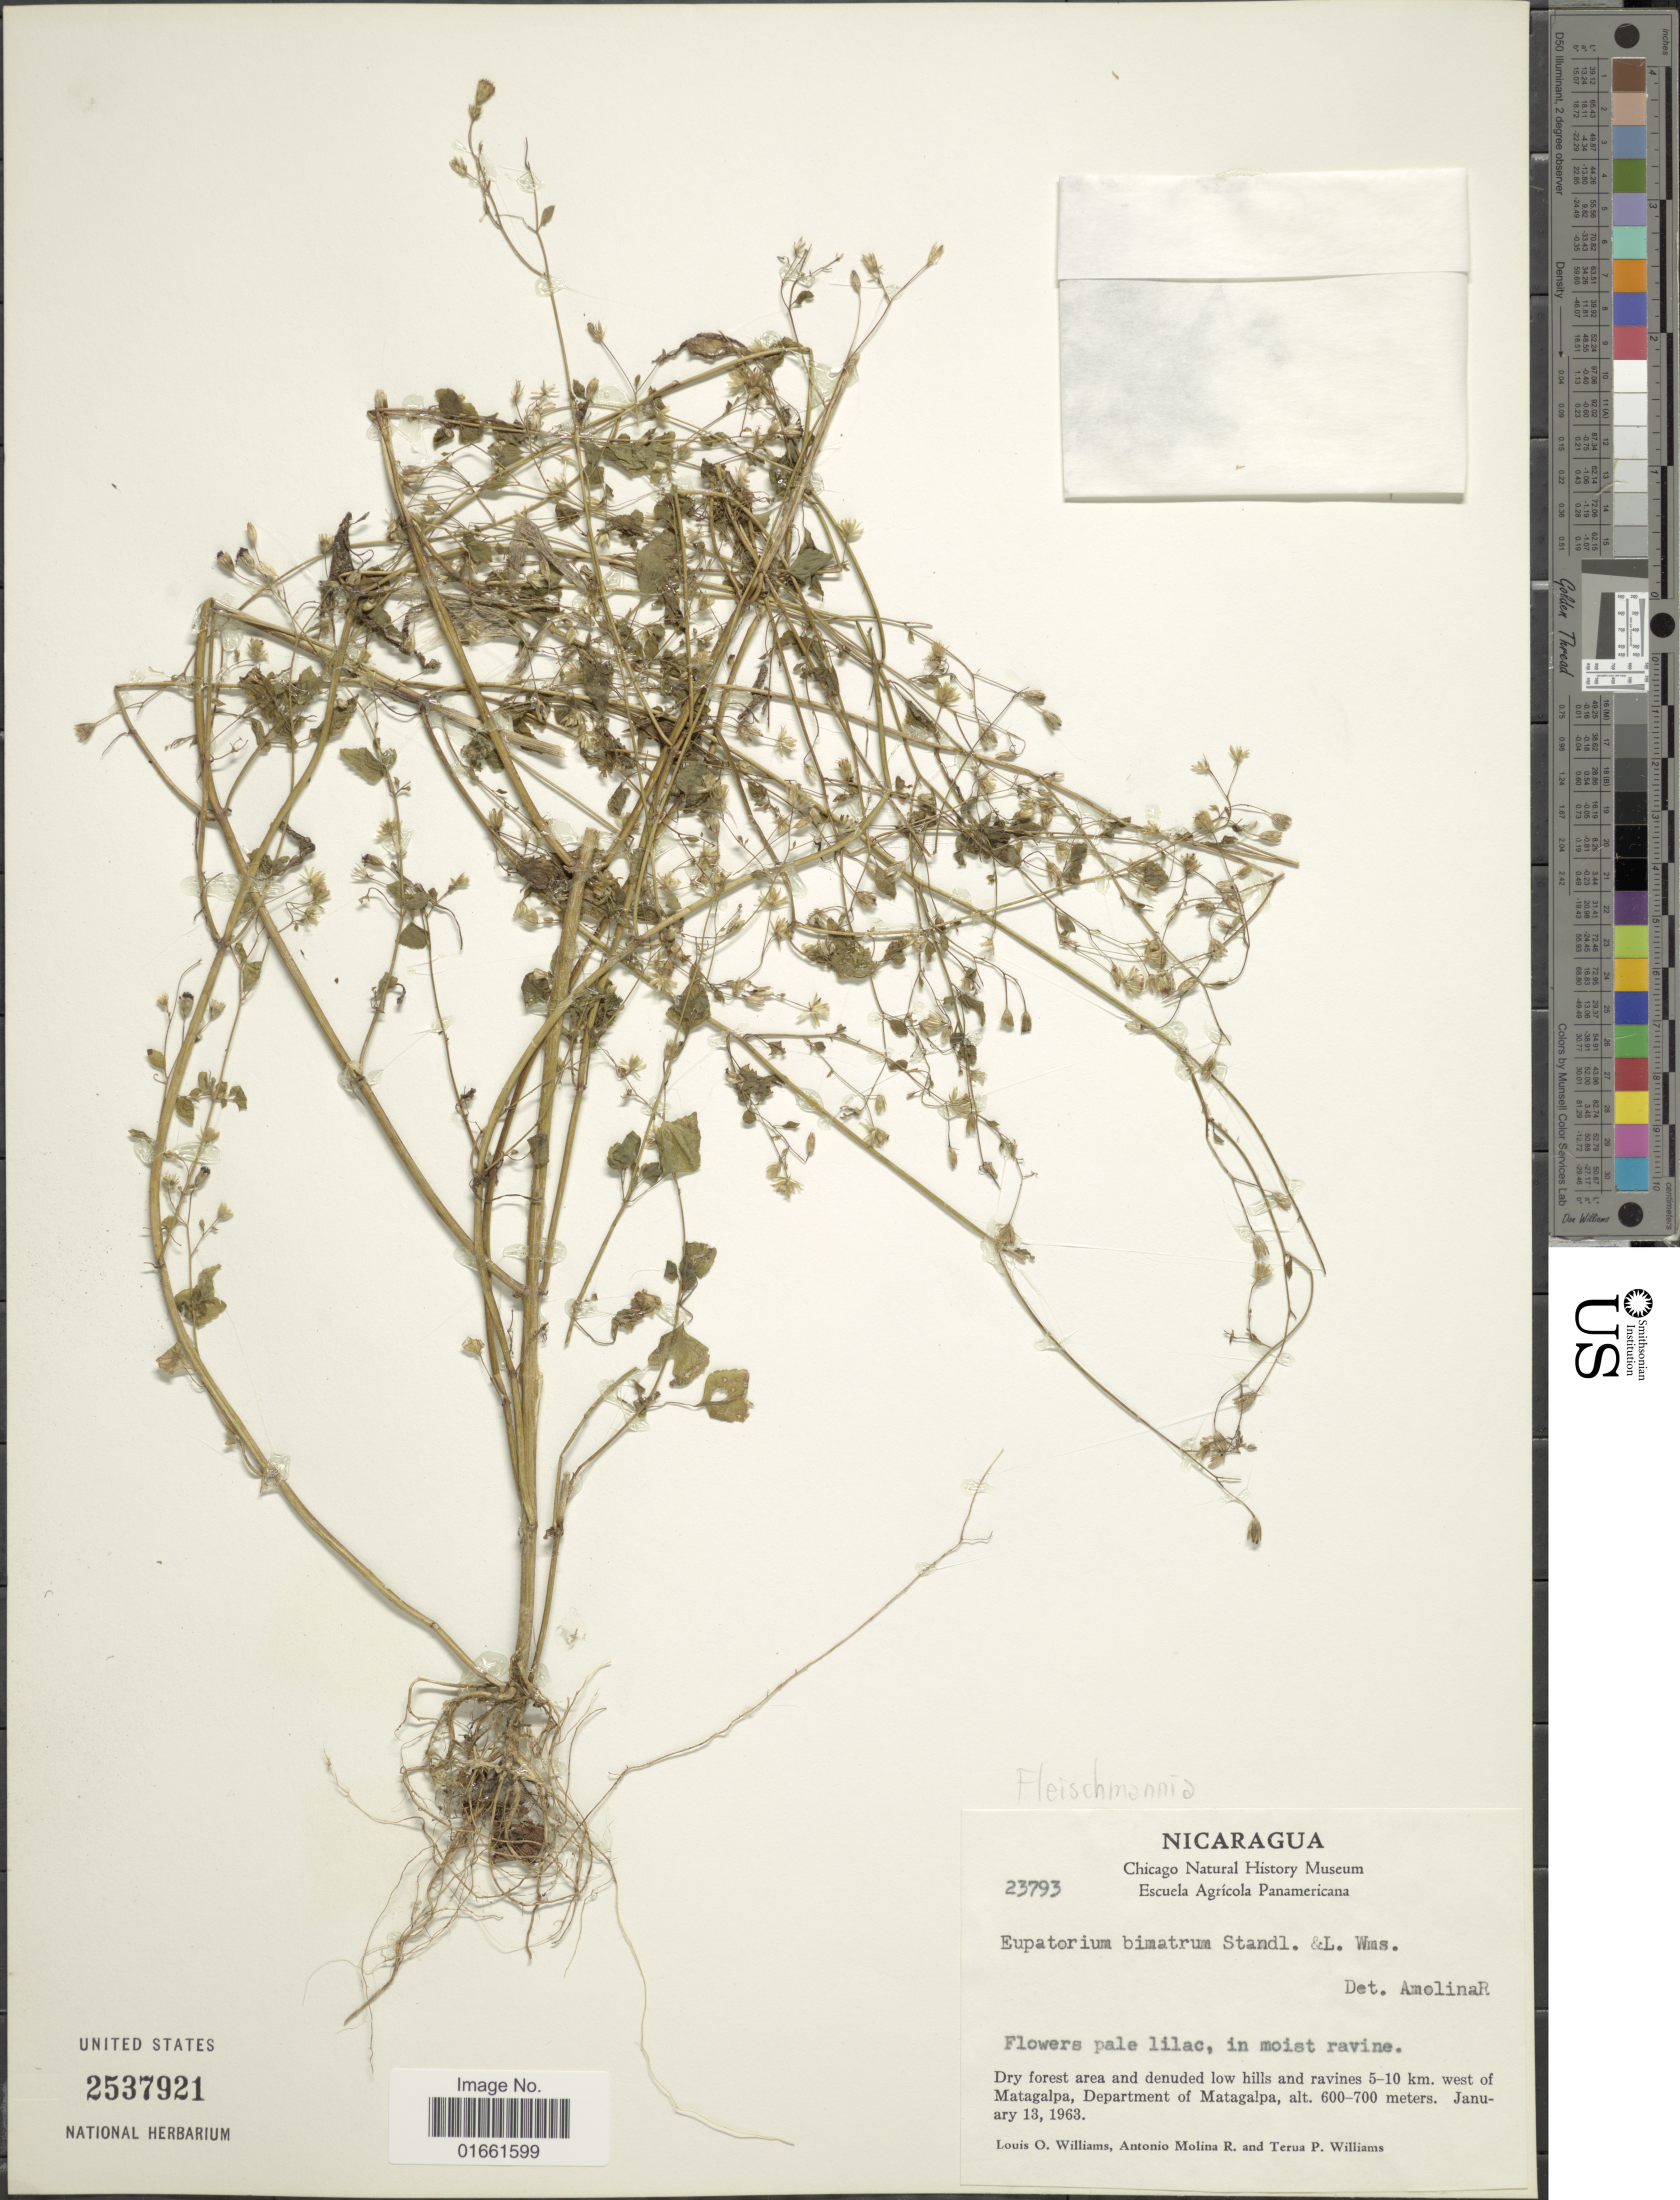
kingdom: Plantae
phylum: Tracheophyta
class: Magnoliopsida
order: Asterales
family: Asteraceae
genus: Fleischmannia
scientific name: Fleischmannia microstemon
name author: (Cass.) R.M. King & H. Rob.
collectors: L. O. Williams, A. Molina R. & T. P. Williams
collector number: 23793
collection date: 1963-01-13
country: Nicaragua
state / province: Matagalpa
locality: Dry forest area and denuded low hills and ravines 5 - 10 km west of Matagalpa, Department of Matagalpa.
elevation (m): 600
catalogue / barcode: US 2537921